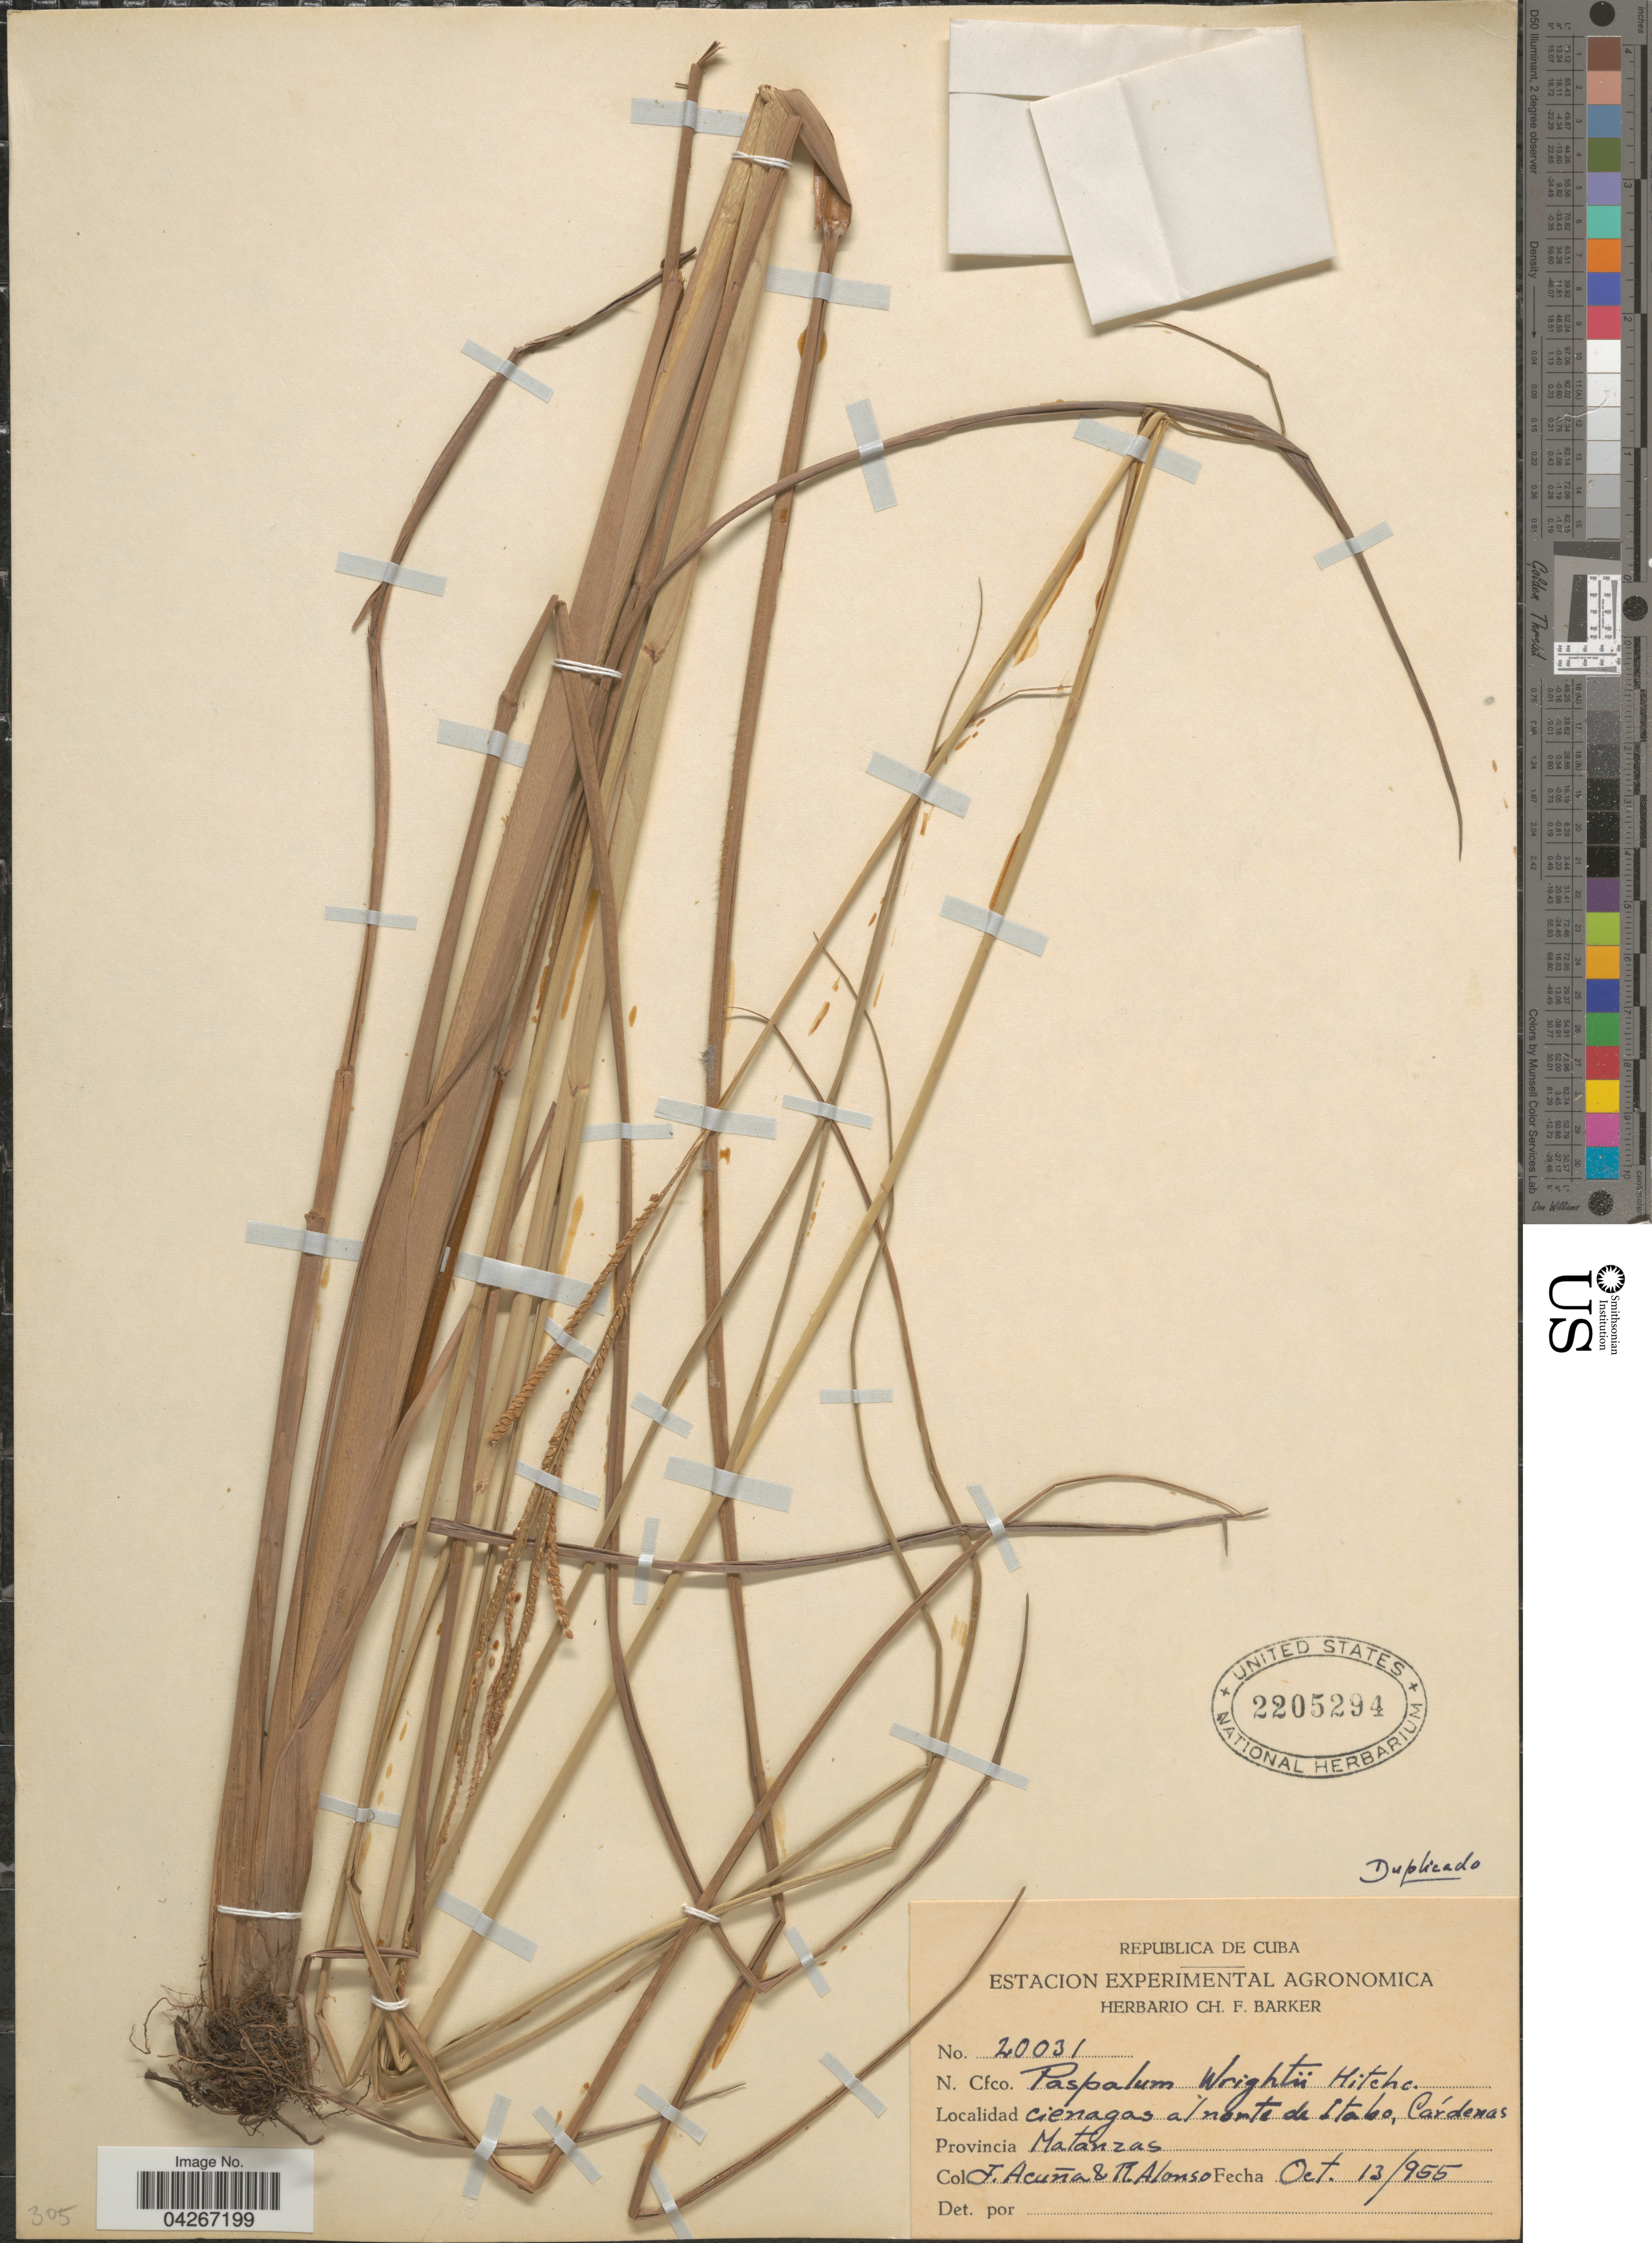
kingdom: Plantae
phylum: Tracheophyta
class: Liliopsida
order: Poales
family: Poaceae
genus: Paspalum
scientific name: Paspalum wrightii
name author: Hitchc. & Chase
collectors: J. Acuña & R. Alonso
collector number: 20031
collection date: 1955-10-13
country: Cuba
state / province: Matanzas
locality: Cienagas al norte de Itabo, Cárdenas.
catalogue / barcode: US 2205294